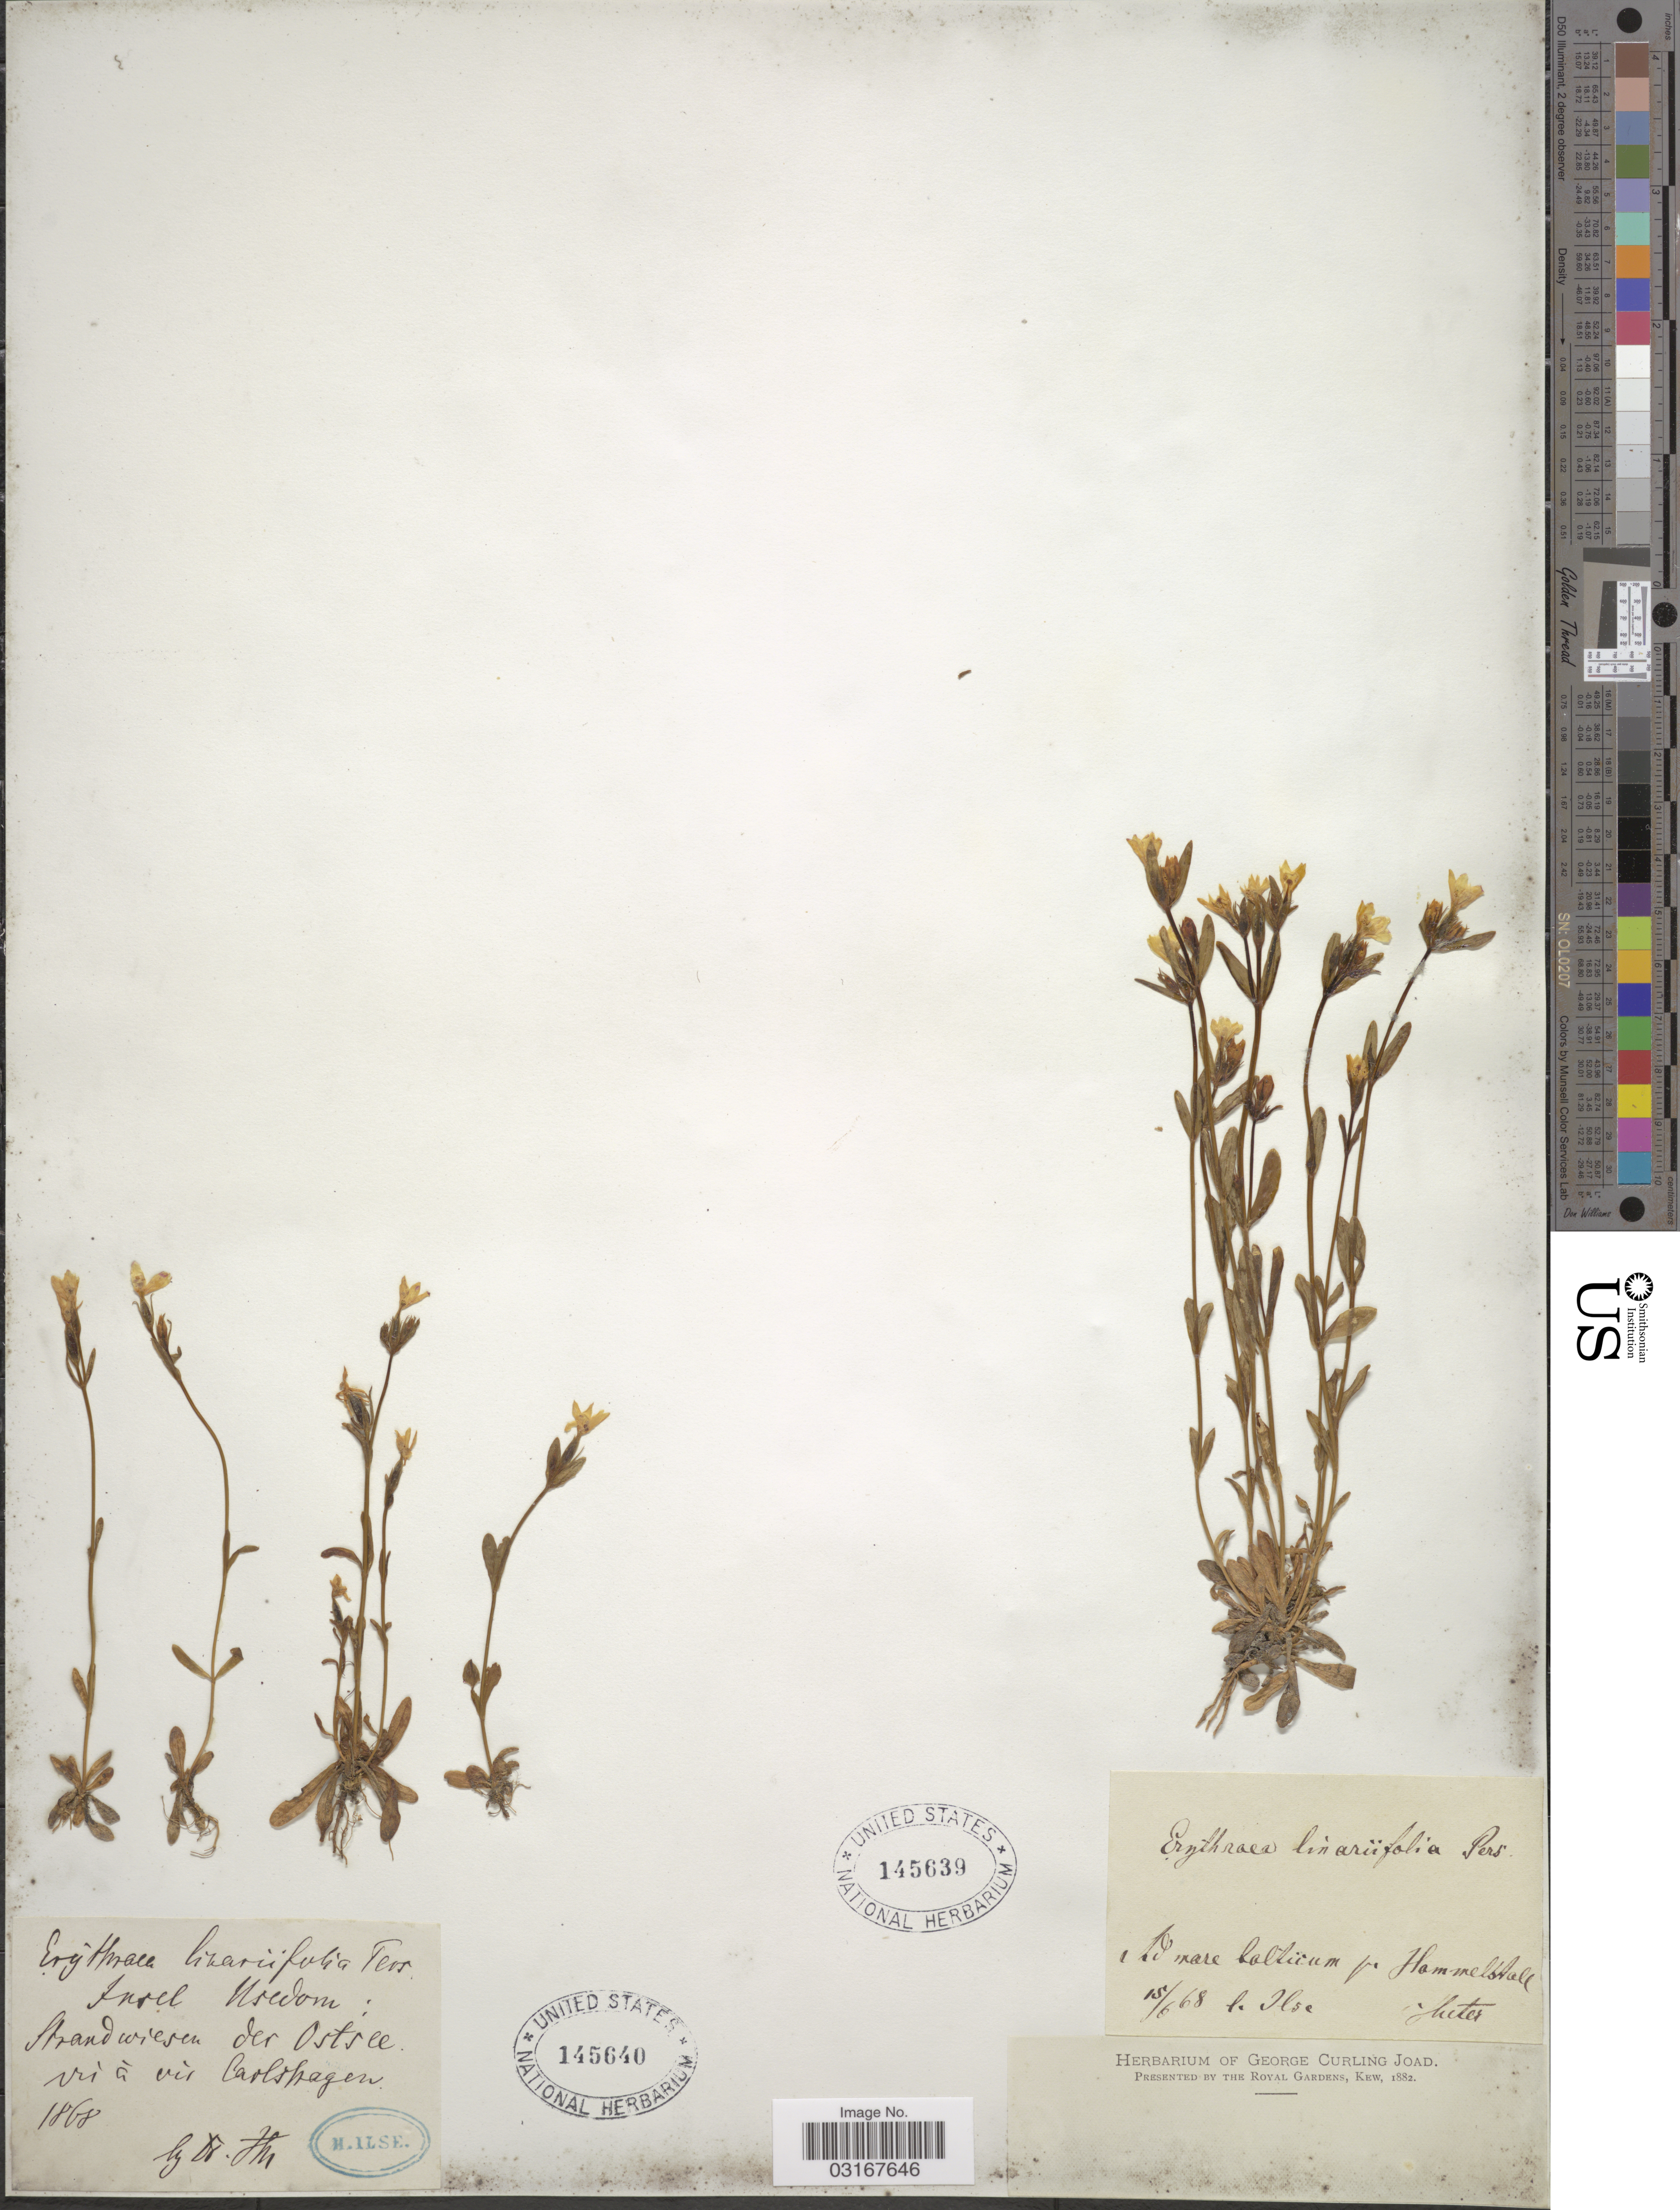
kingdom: Plantae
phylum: Tracheophyta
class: Magnoliopsida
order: Gentianales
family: Gentianaceae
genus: Erythraea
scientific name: Erythraea linearifolia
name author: Boiss.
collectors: Ilse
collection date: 1868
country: Germany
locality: Insel Usedom: Strandwiesen der Ostsee prés à vis Carlshagen.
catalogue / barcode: US 145640